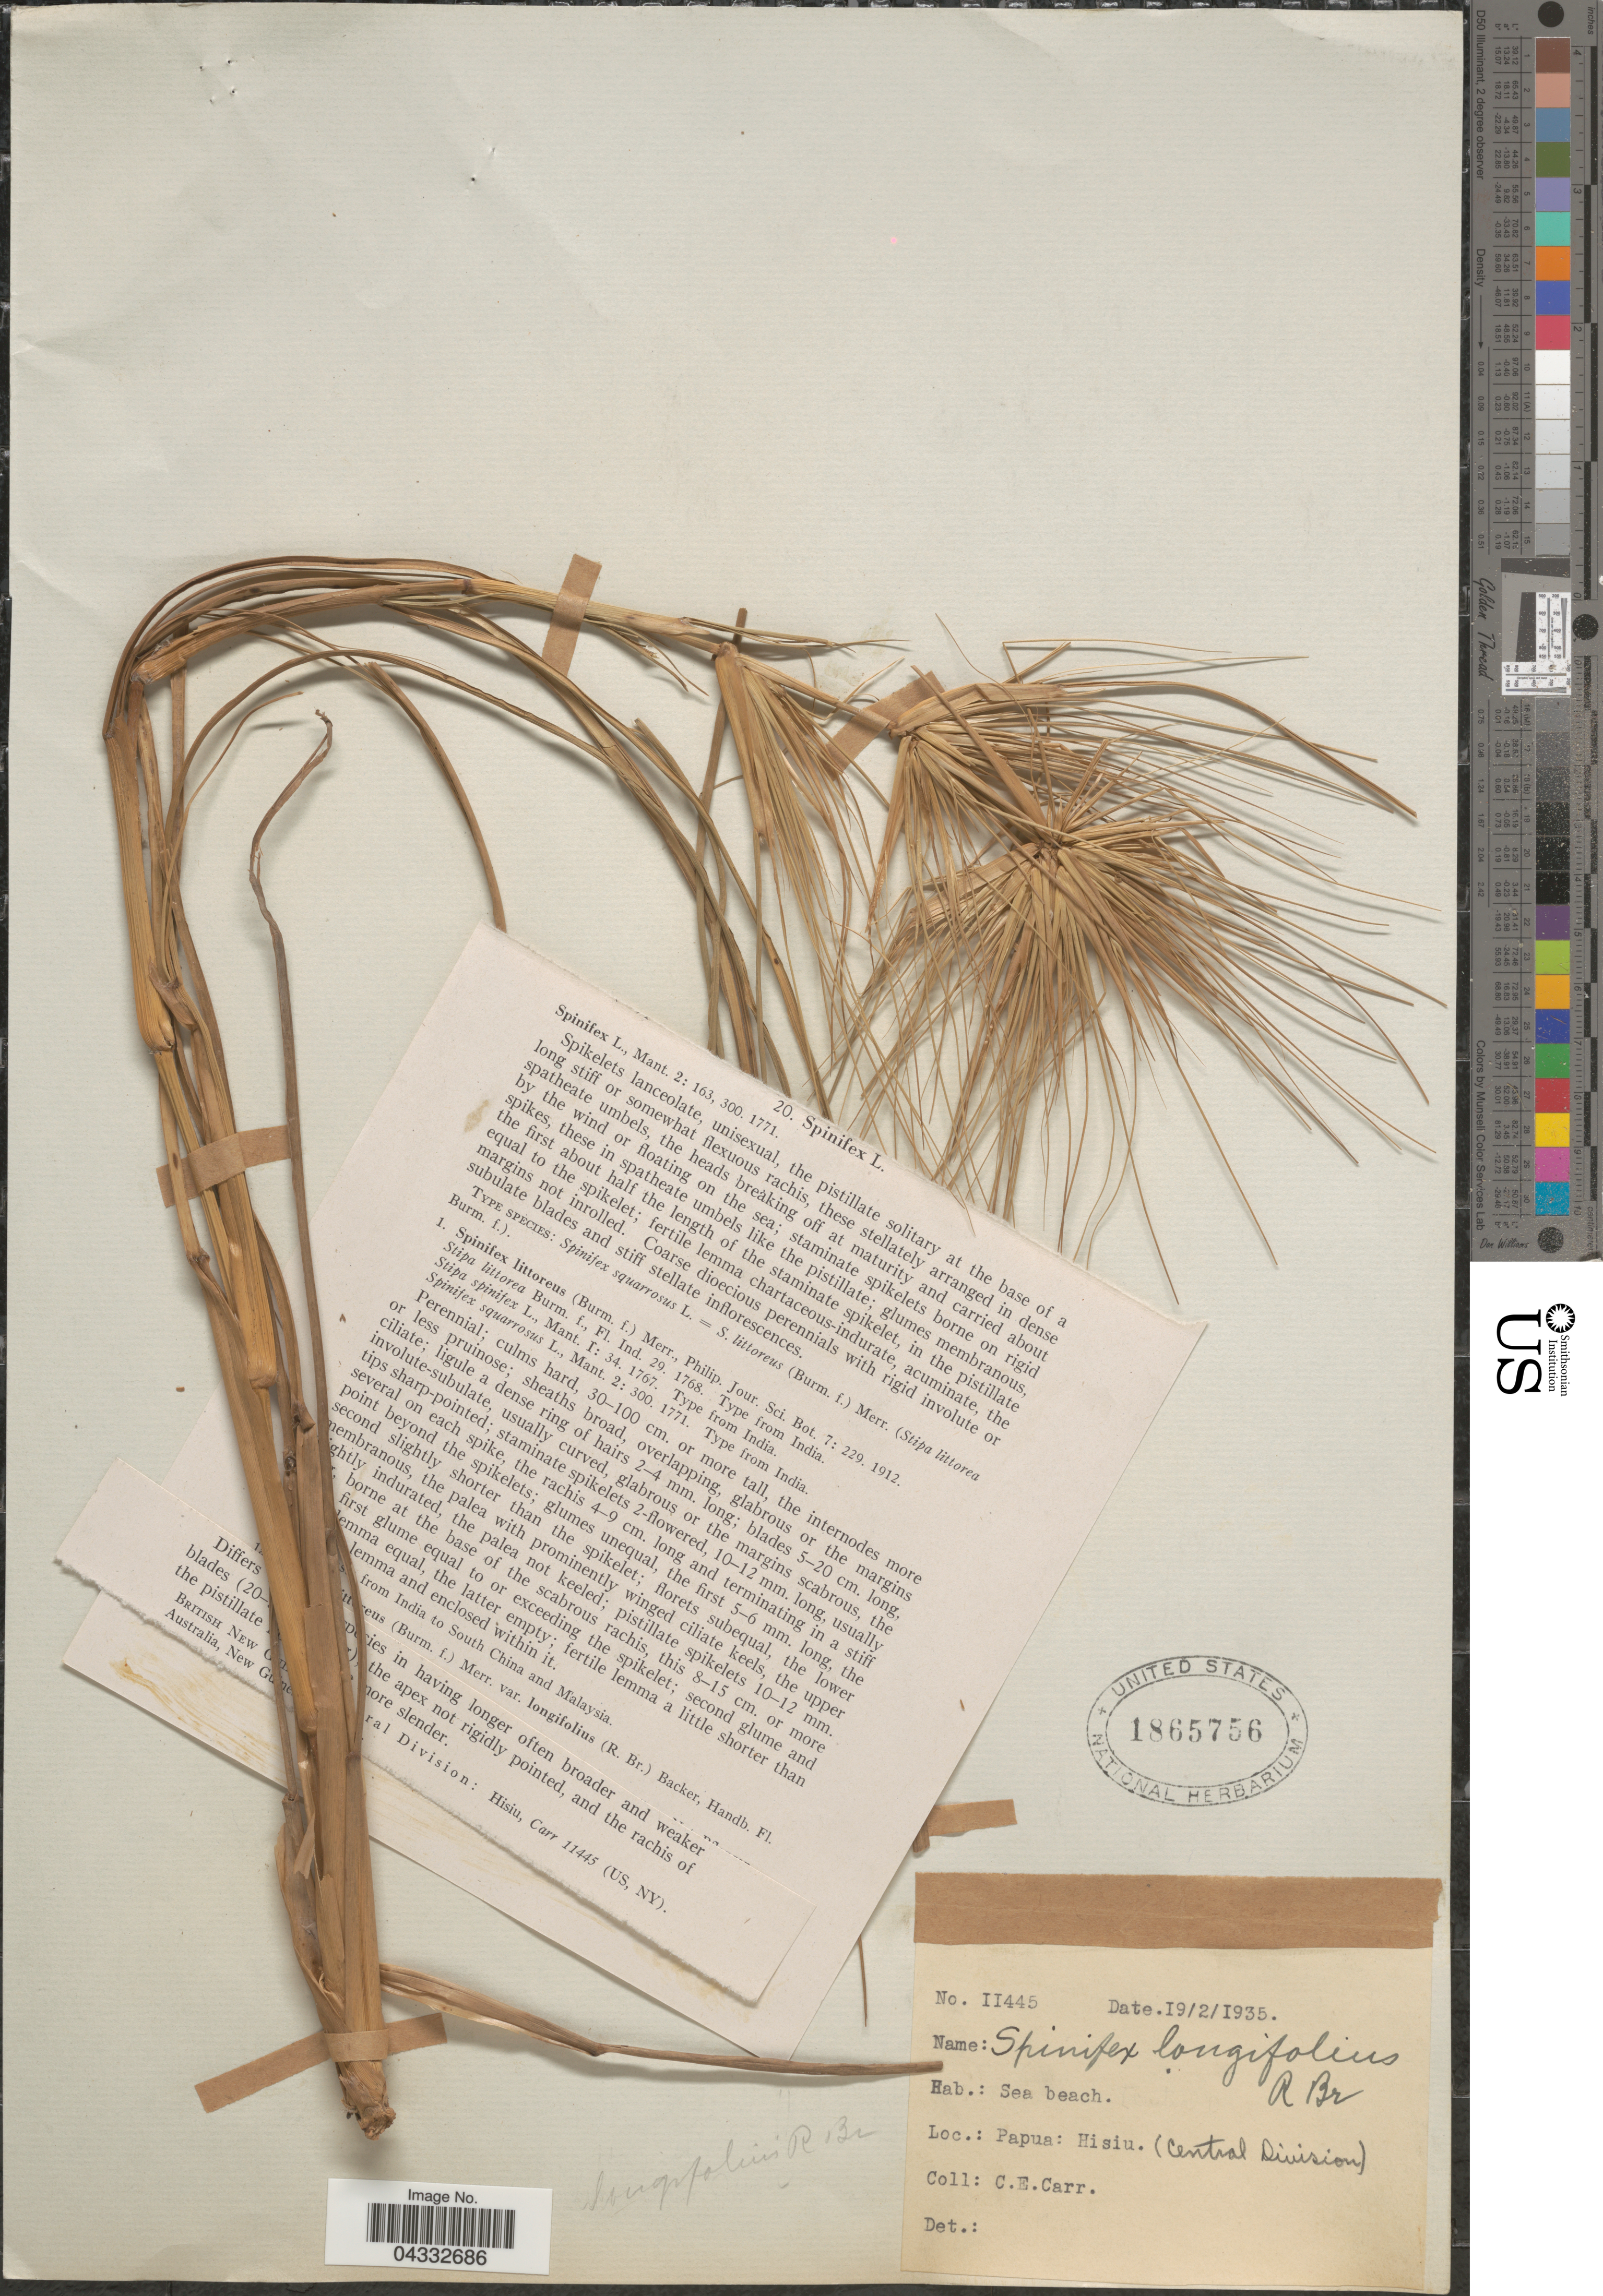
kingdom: Plantae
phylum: Tracheophyta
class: Liliopsida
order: Poales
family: Poaceae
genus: Spinifex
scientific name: Spinifex littoreus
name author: (Burm. f.) Merr.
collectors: C. Carr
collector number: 11445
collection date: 1935-02-19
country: Papua New Guinea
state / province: Central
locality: Sea beach. Papua: Hisiu. (Central Division).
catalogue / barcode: US 1865756